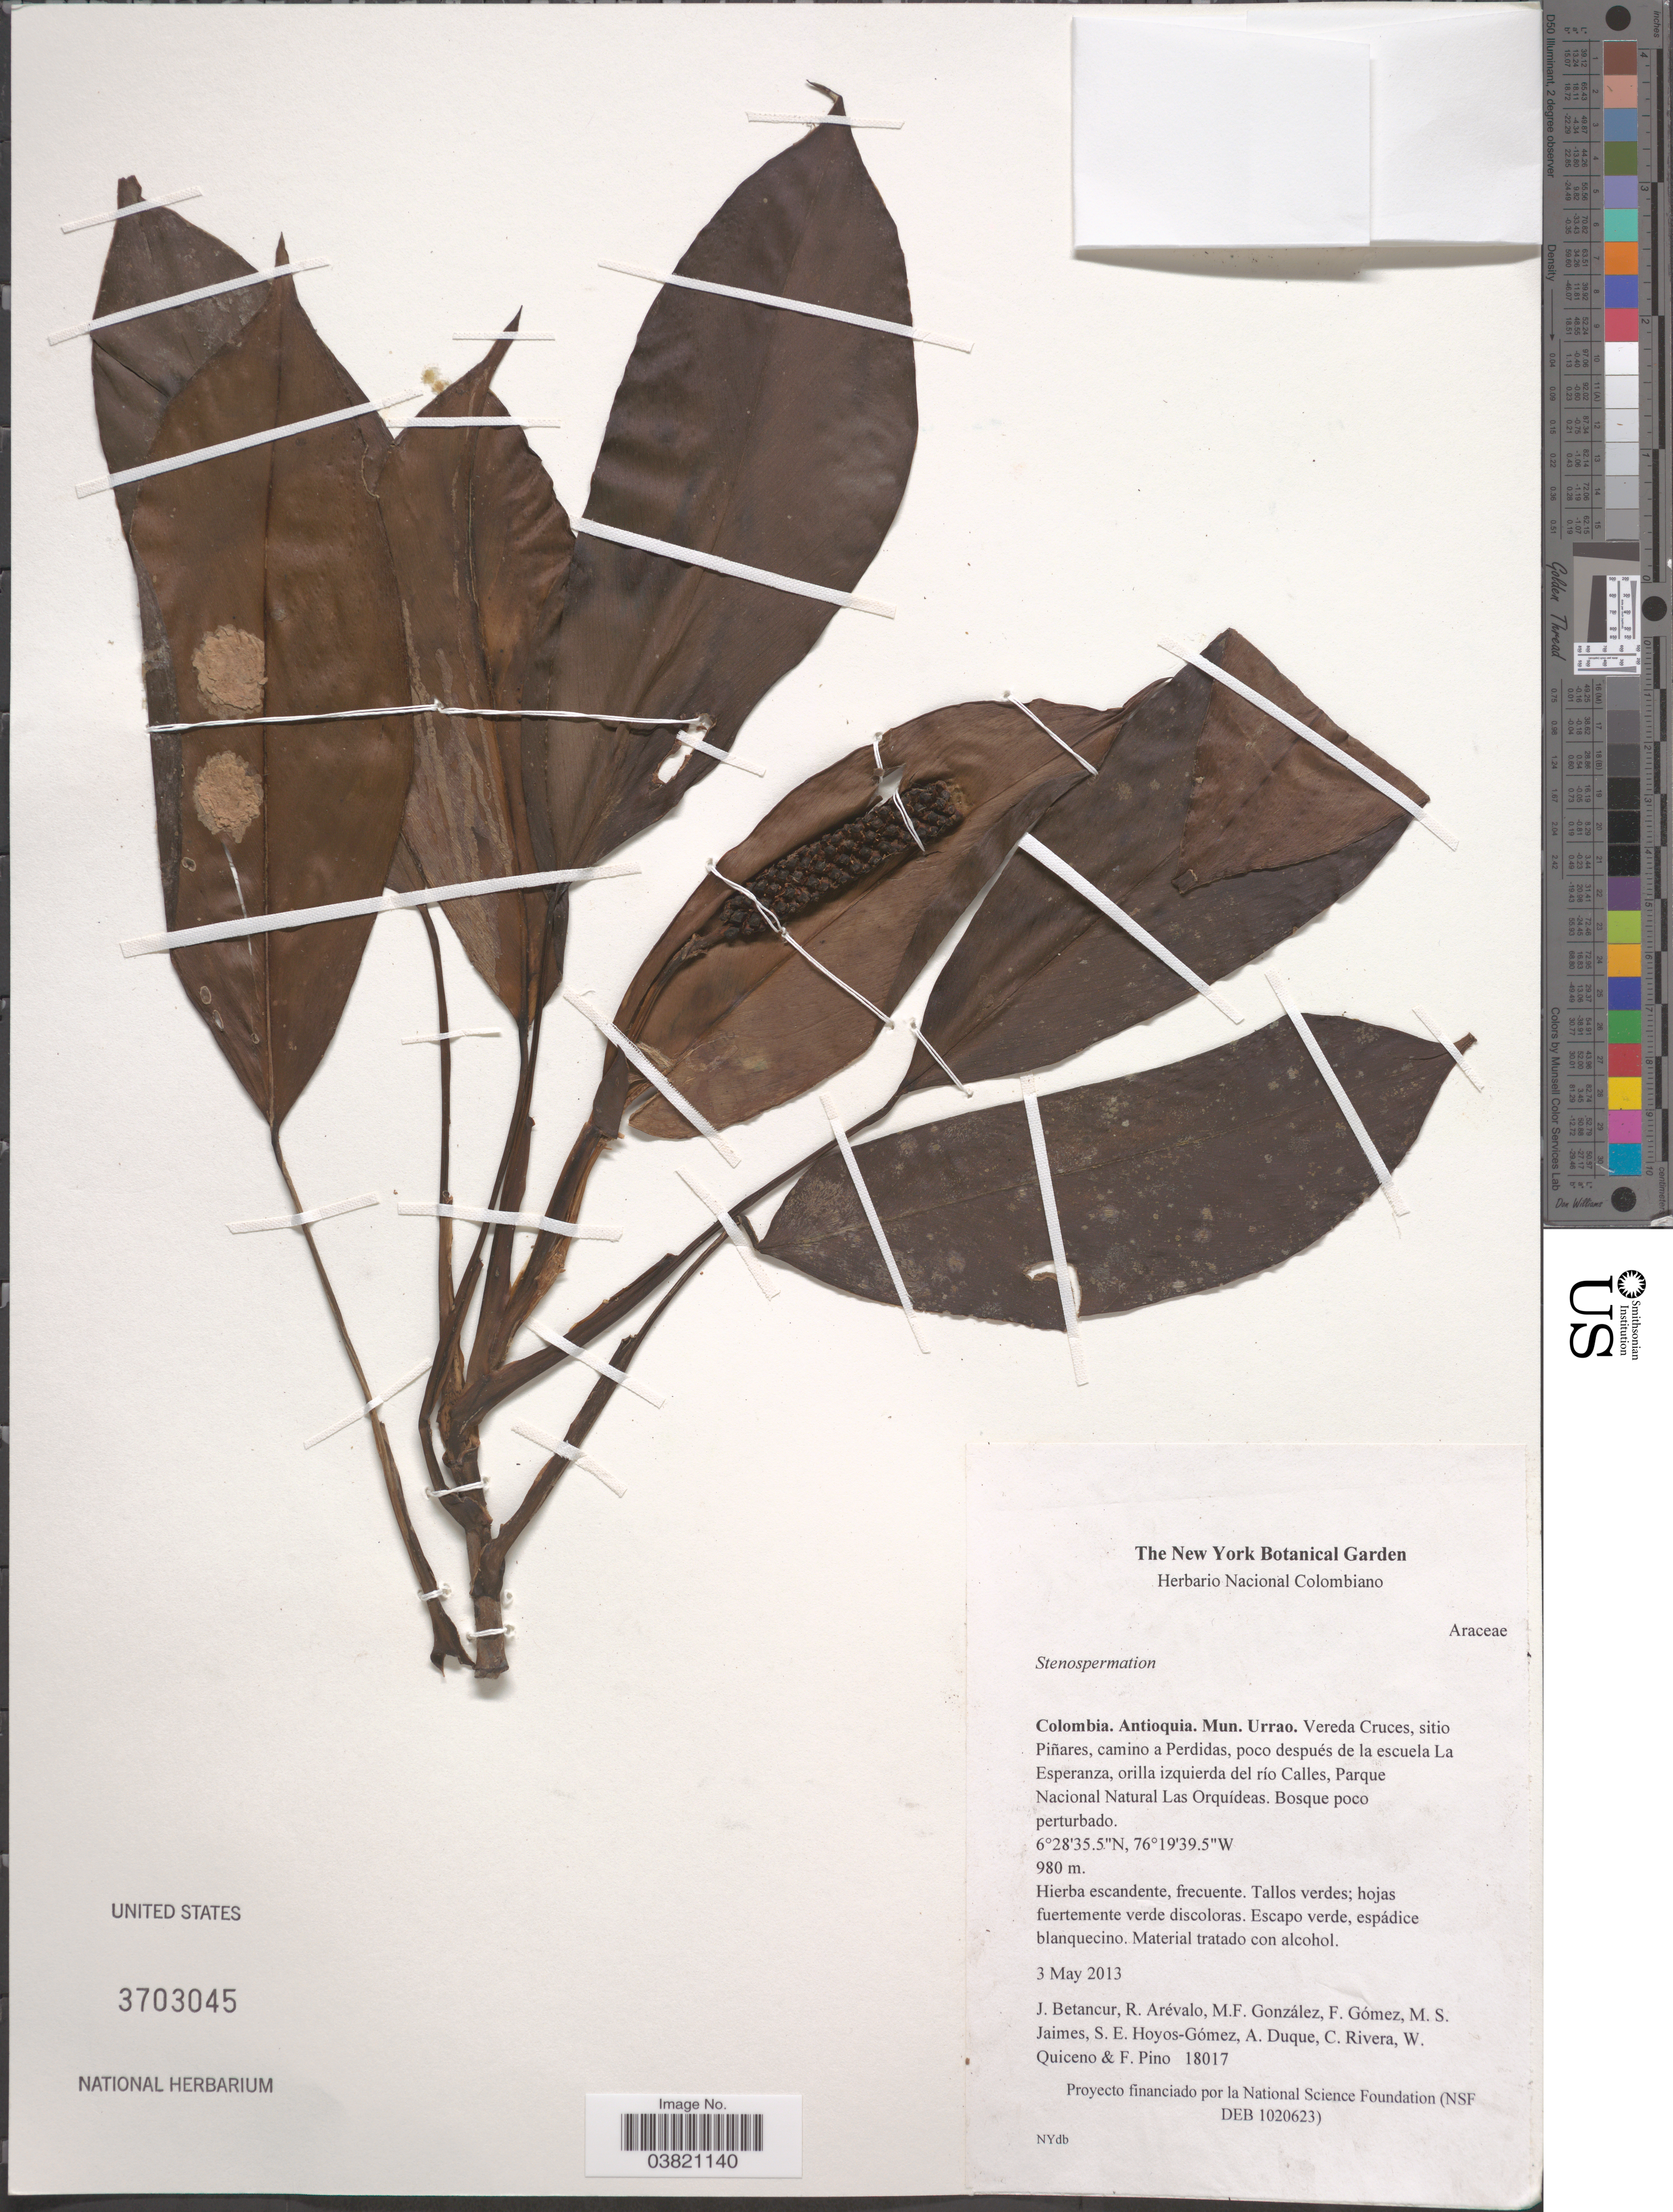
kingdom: Plantae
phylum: Tracheophyta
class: Liliopsida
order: Alismatales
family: Araceae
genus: Stenospermation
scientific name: Stenospermation sp.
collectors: J. Betancur, R. Arevalo, M. Gonzalez, F. Gomez & et al.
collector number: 18017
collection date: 2013-05-03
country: Colombia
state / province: Antioquia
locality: Mun. Urrao. Vereda Cruces, sitio Piñares, camino a Perdidas, poco después de la escuela La Esperanza, orilla izquierda del río Calles, Parque Nacional Natural Las Osquídeas.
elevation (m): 980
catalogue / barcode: US 3703045